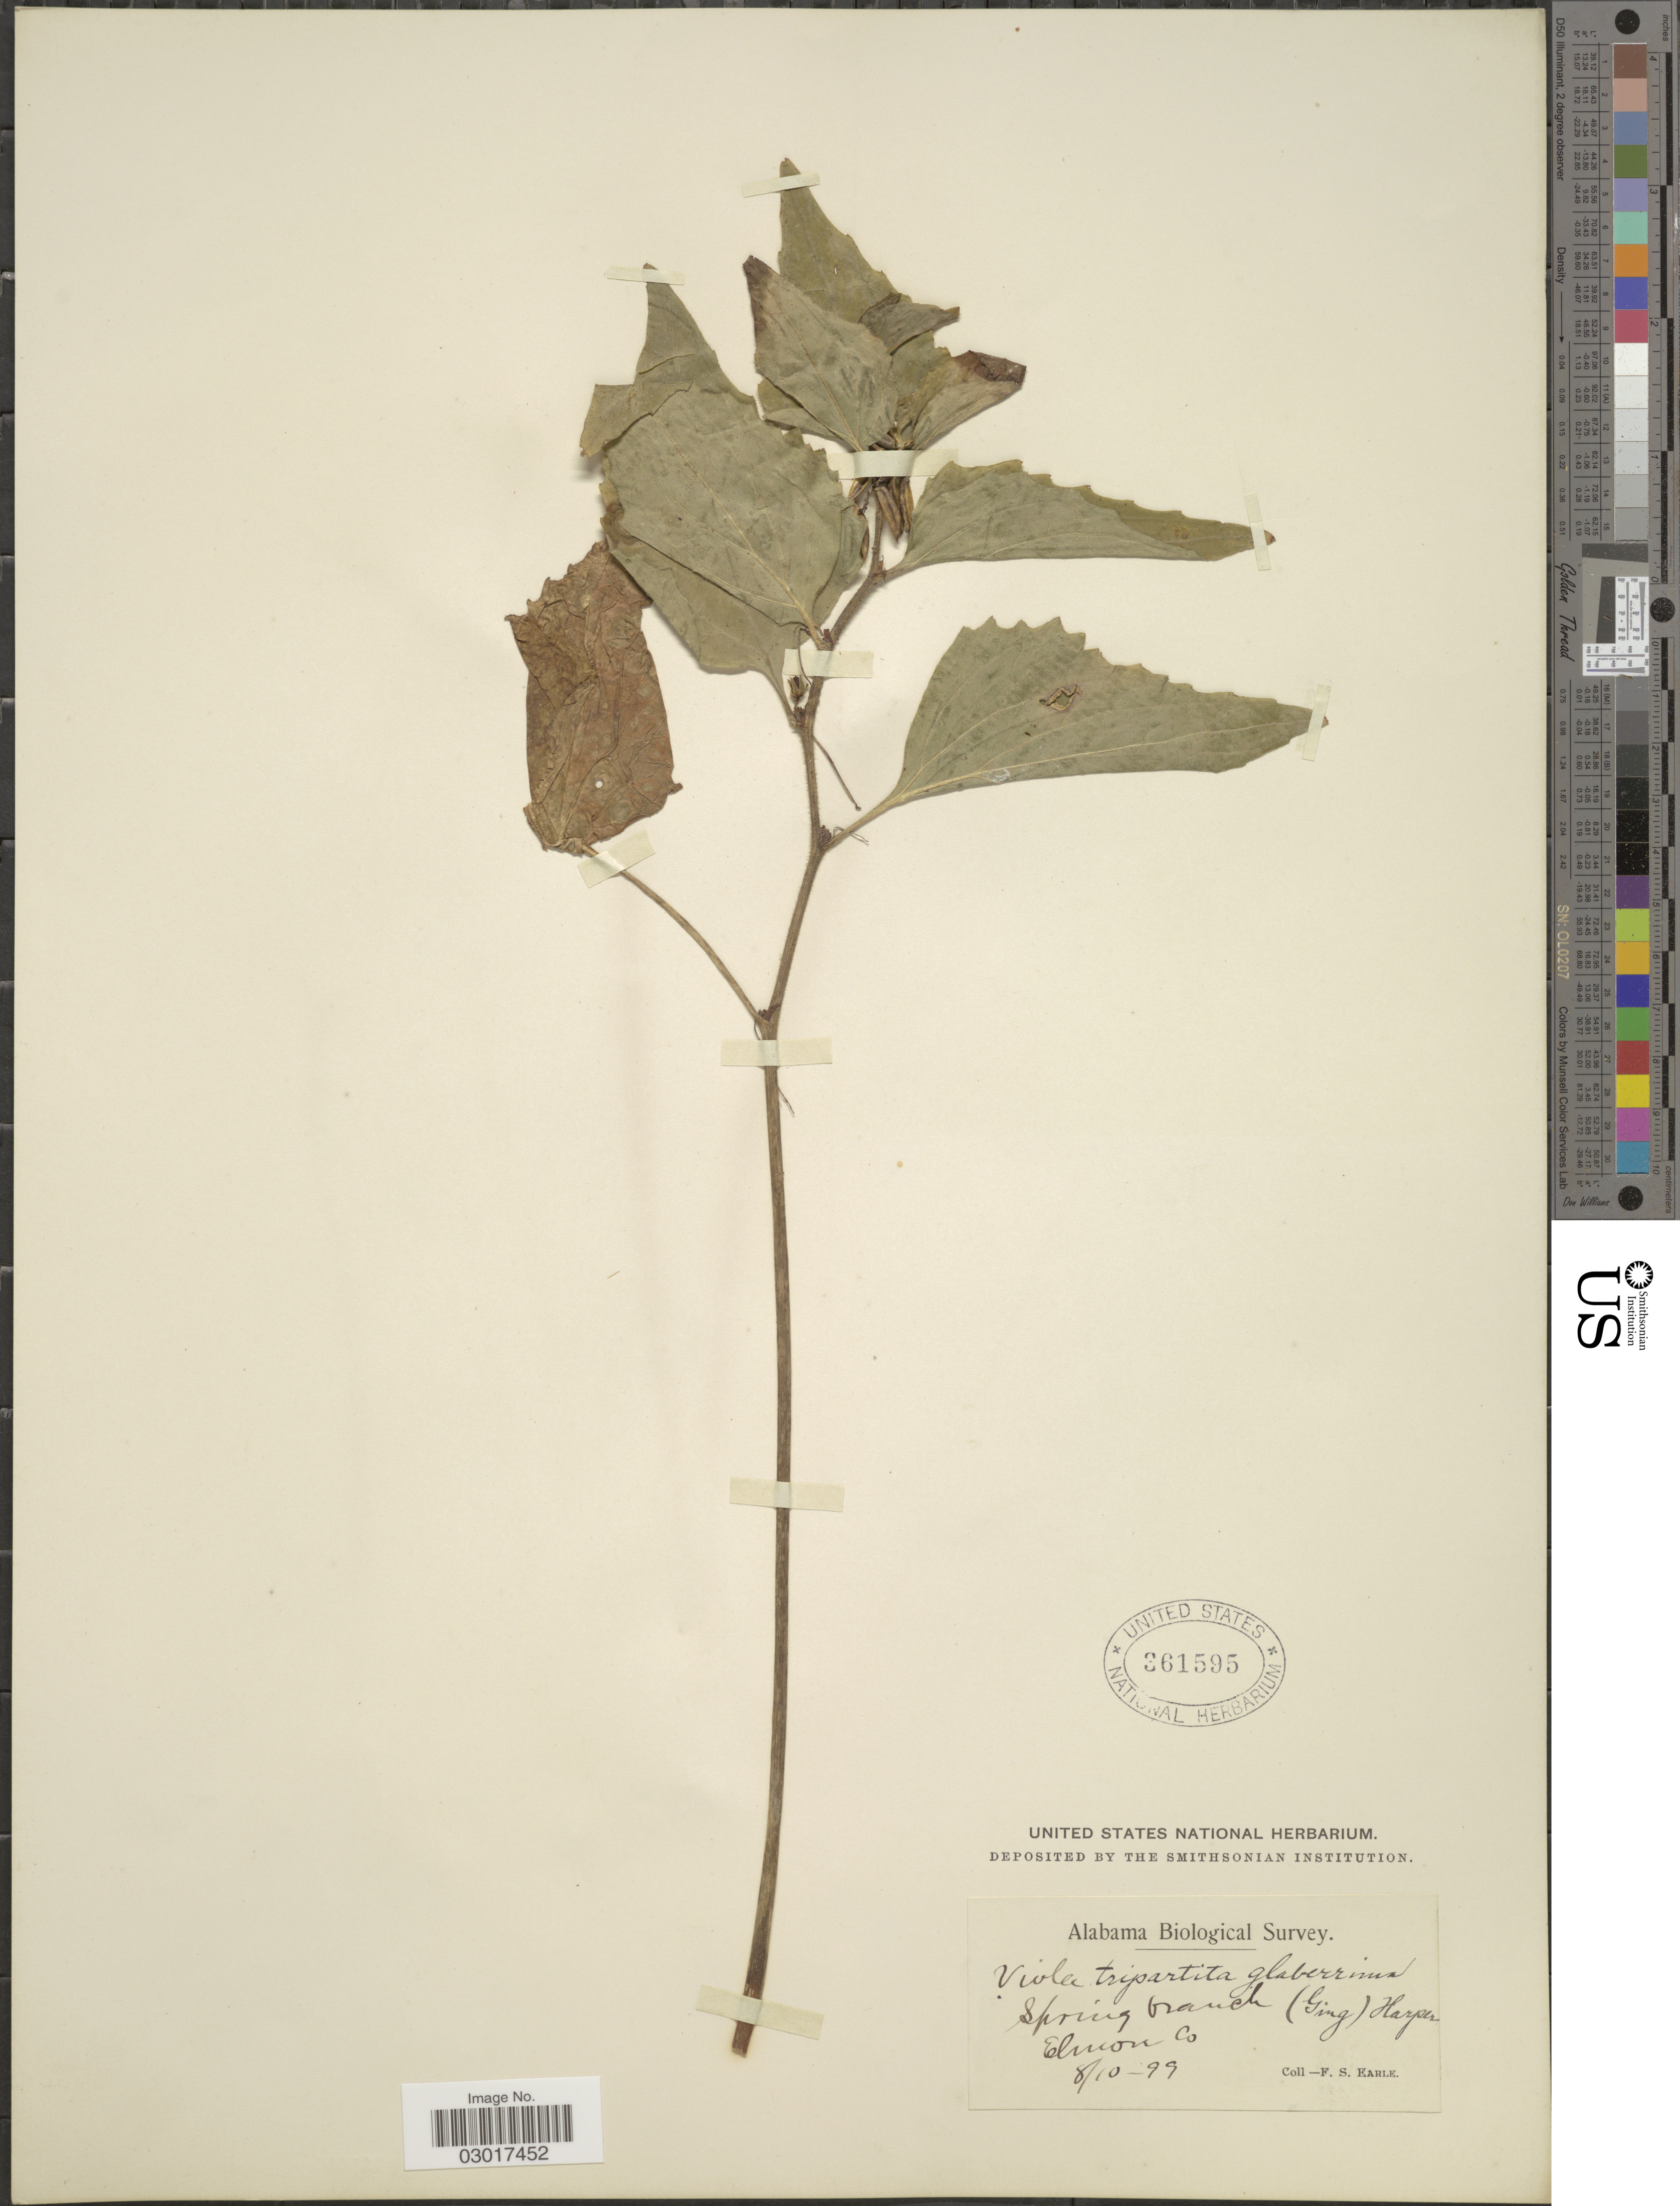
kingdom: Plantae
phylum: Tracheophyta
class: Magnoliopsida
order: Malpighiales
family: Violaceae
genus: Viola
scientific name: Viola tripartita var. glaberrima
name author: (Ging.) R.M. Harper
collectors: F. S. Earle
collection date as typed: Transcribed d/m/y: 10/8/99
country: United States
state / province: Alabama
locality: Spring Branch (Ging) Harper, Elmon Co.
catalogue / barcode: US 361595